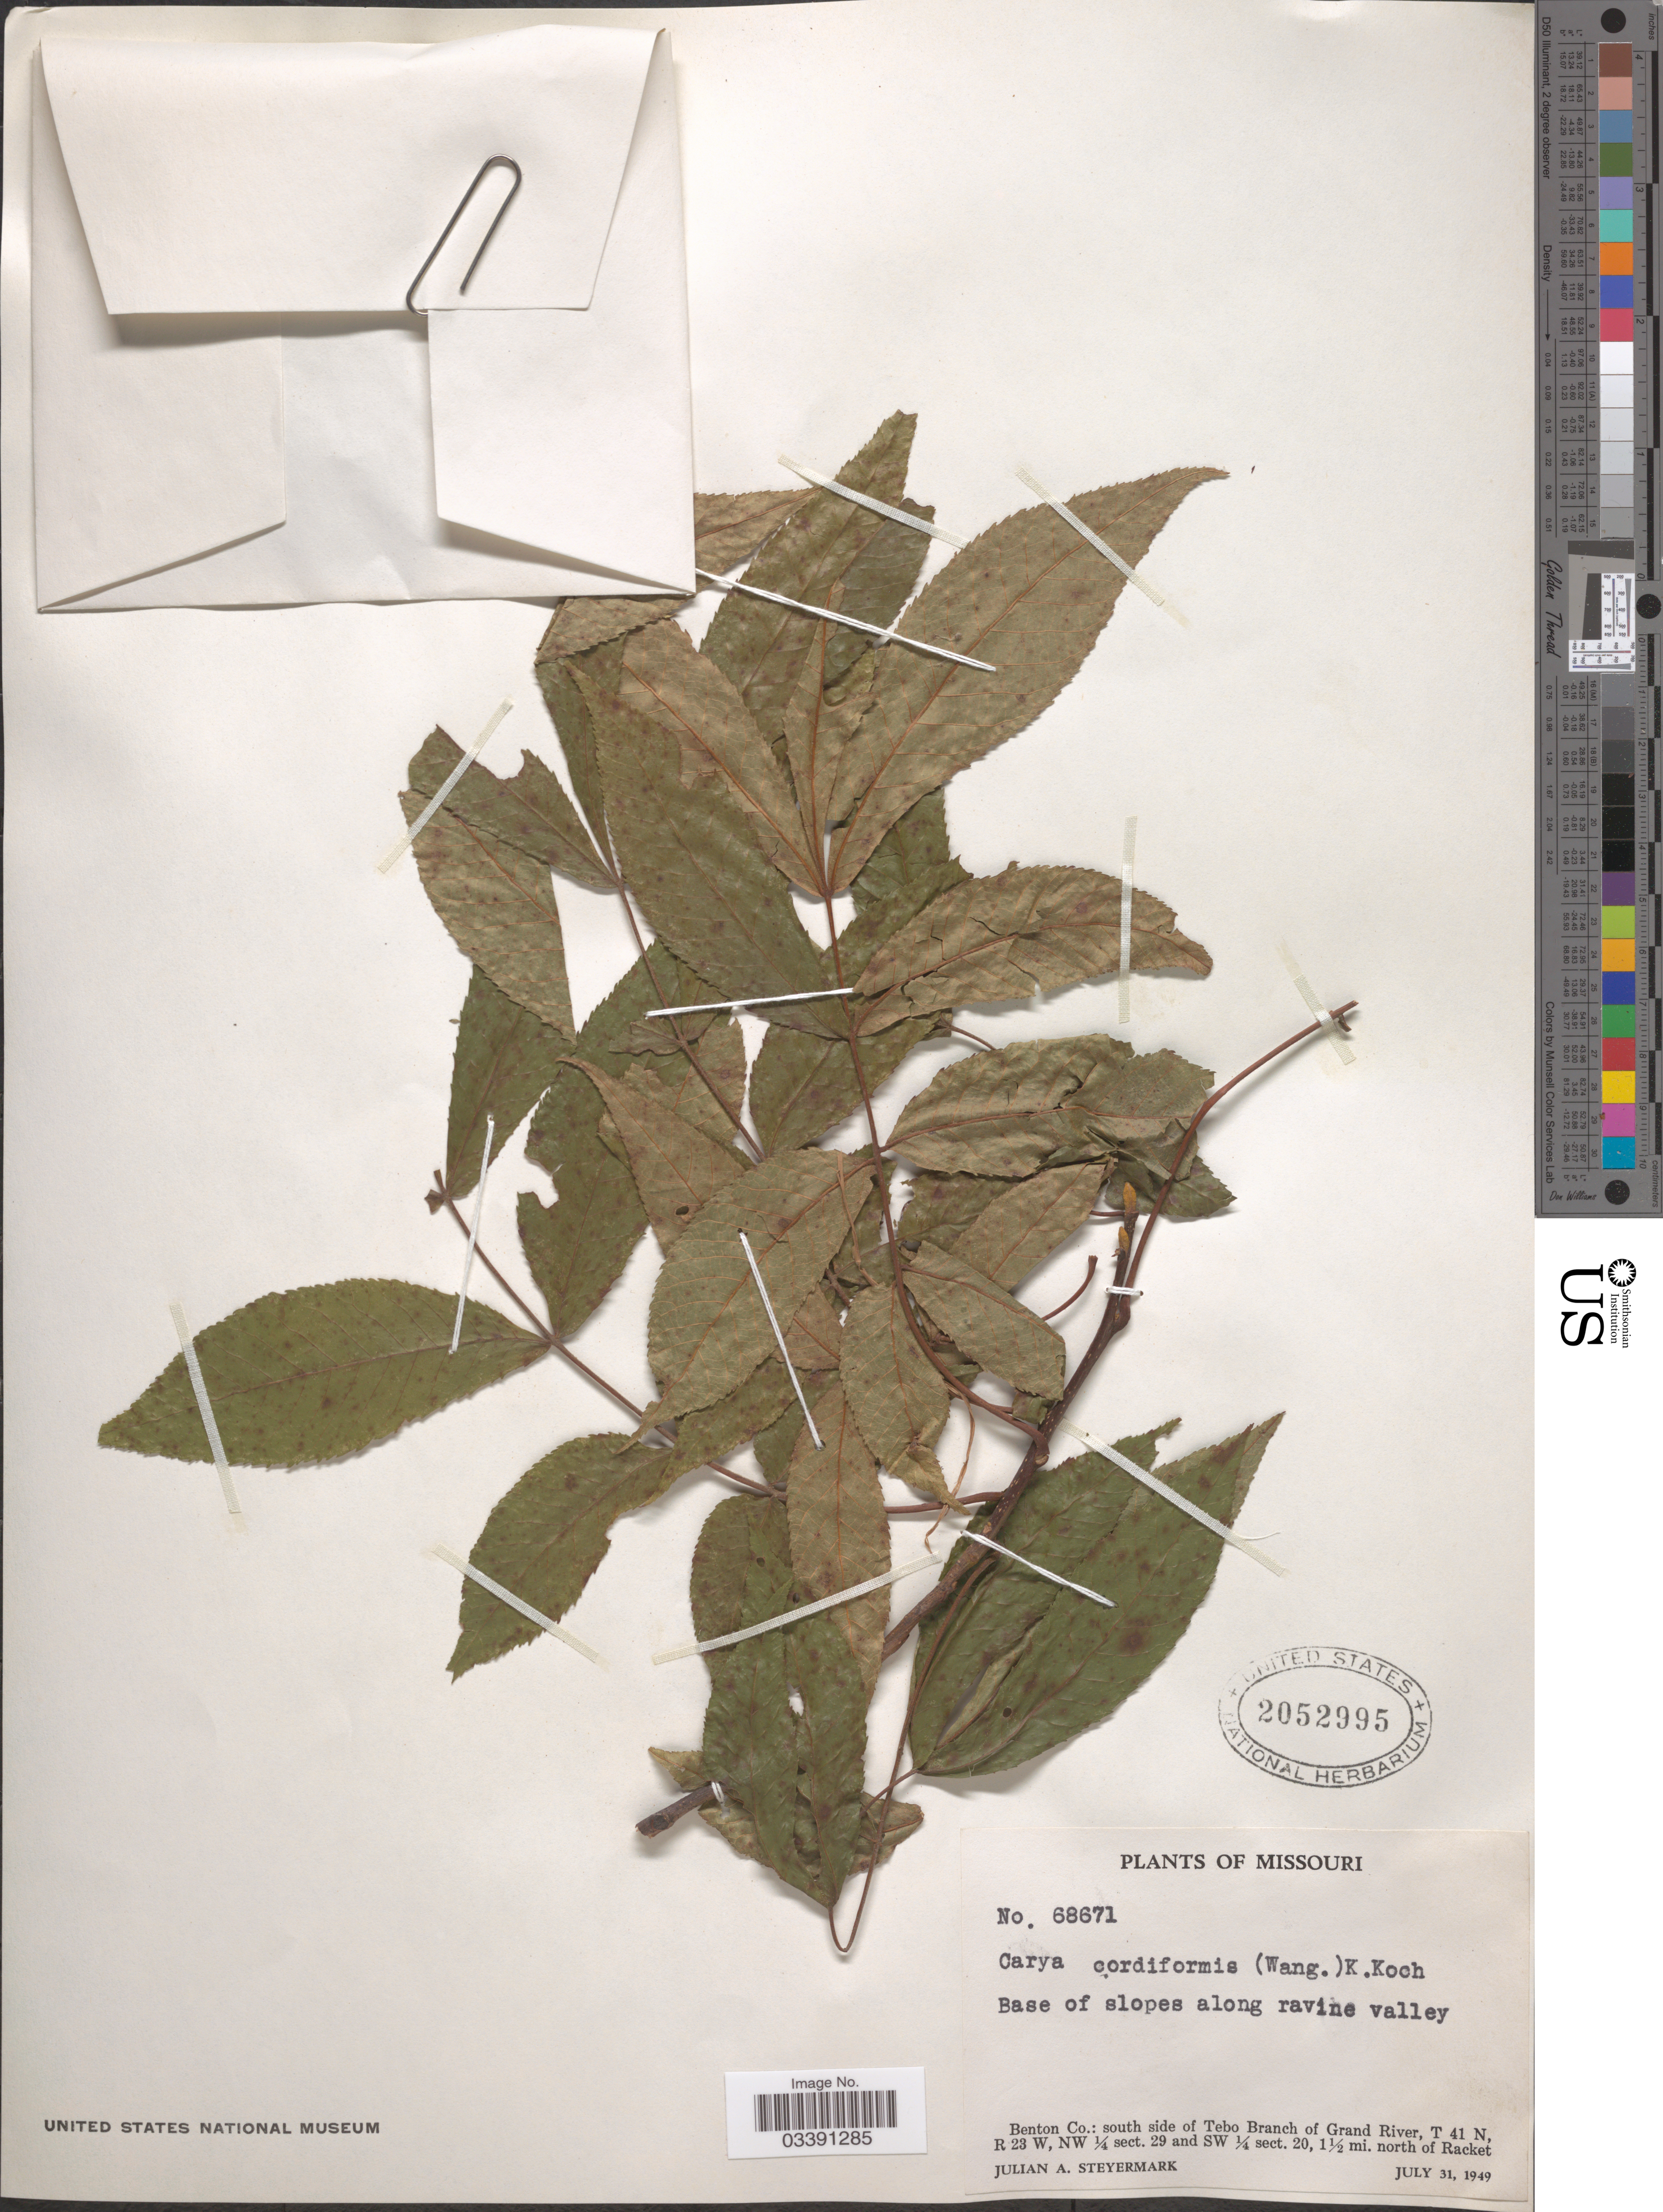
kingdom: Plantae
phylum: Tracheophyta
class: Magnoliopsida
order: Fagales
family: Juglandaceae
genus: Carya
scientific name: Carya cordiformis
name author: (Wangenh.) K. Koch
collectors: J. Steyermark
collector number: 68671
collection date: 1949-07-31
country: United States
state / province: Missouri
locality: Base of slopes along ravine valley. Benton Co.: south side of Tebo Branch of Grand River, T 41 N, R 23 W, NW 1/4 sect. 29 and SW 1/4 sect. 20, 1½ mi. north of Racket.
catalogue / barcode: US 2052995